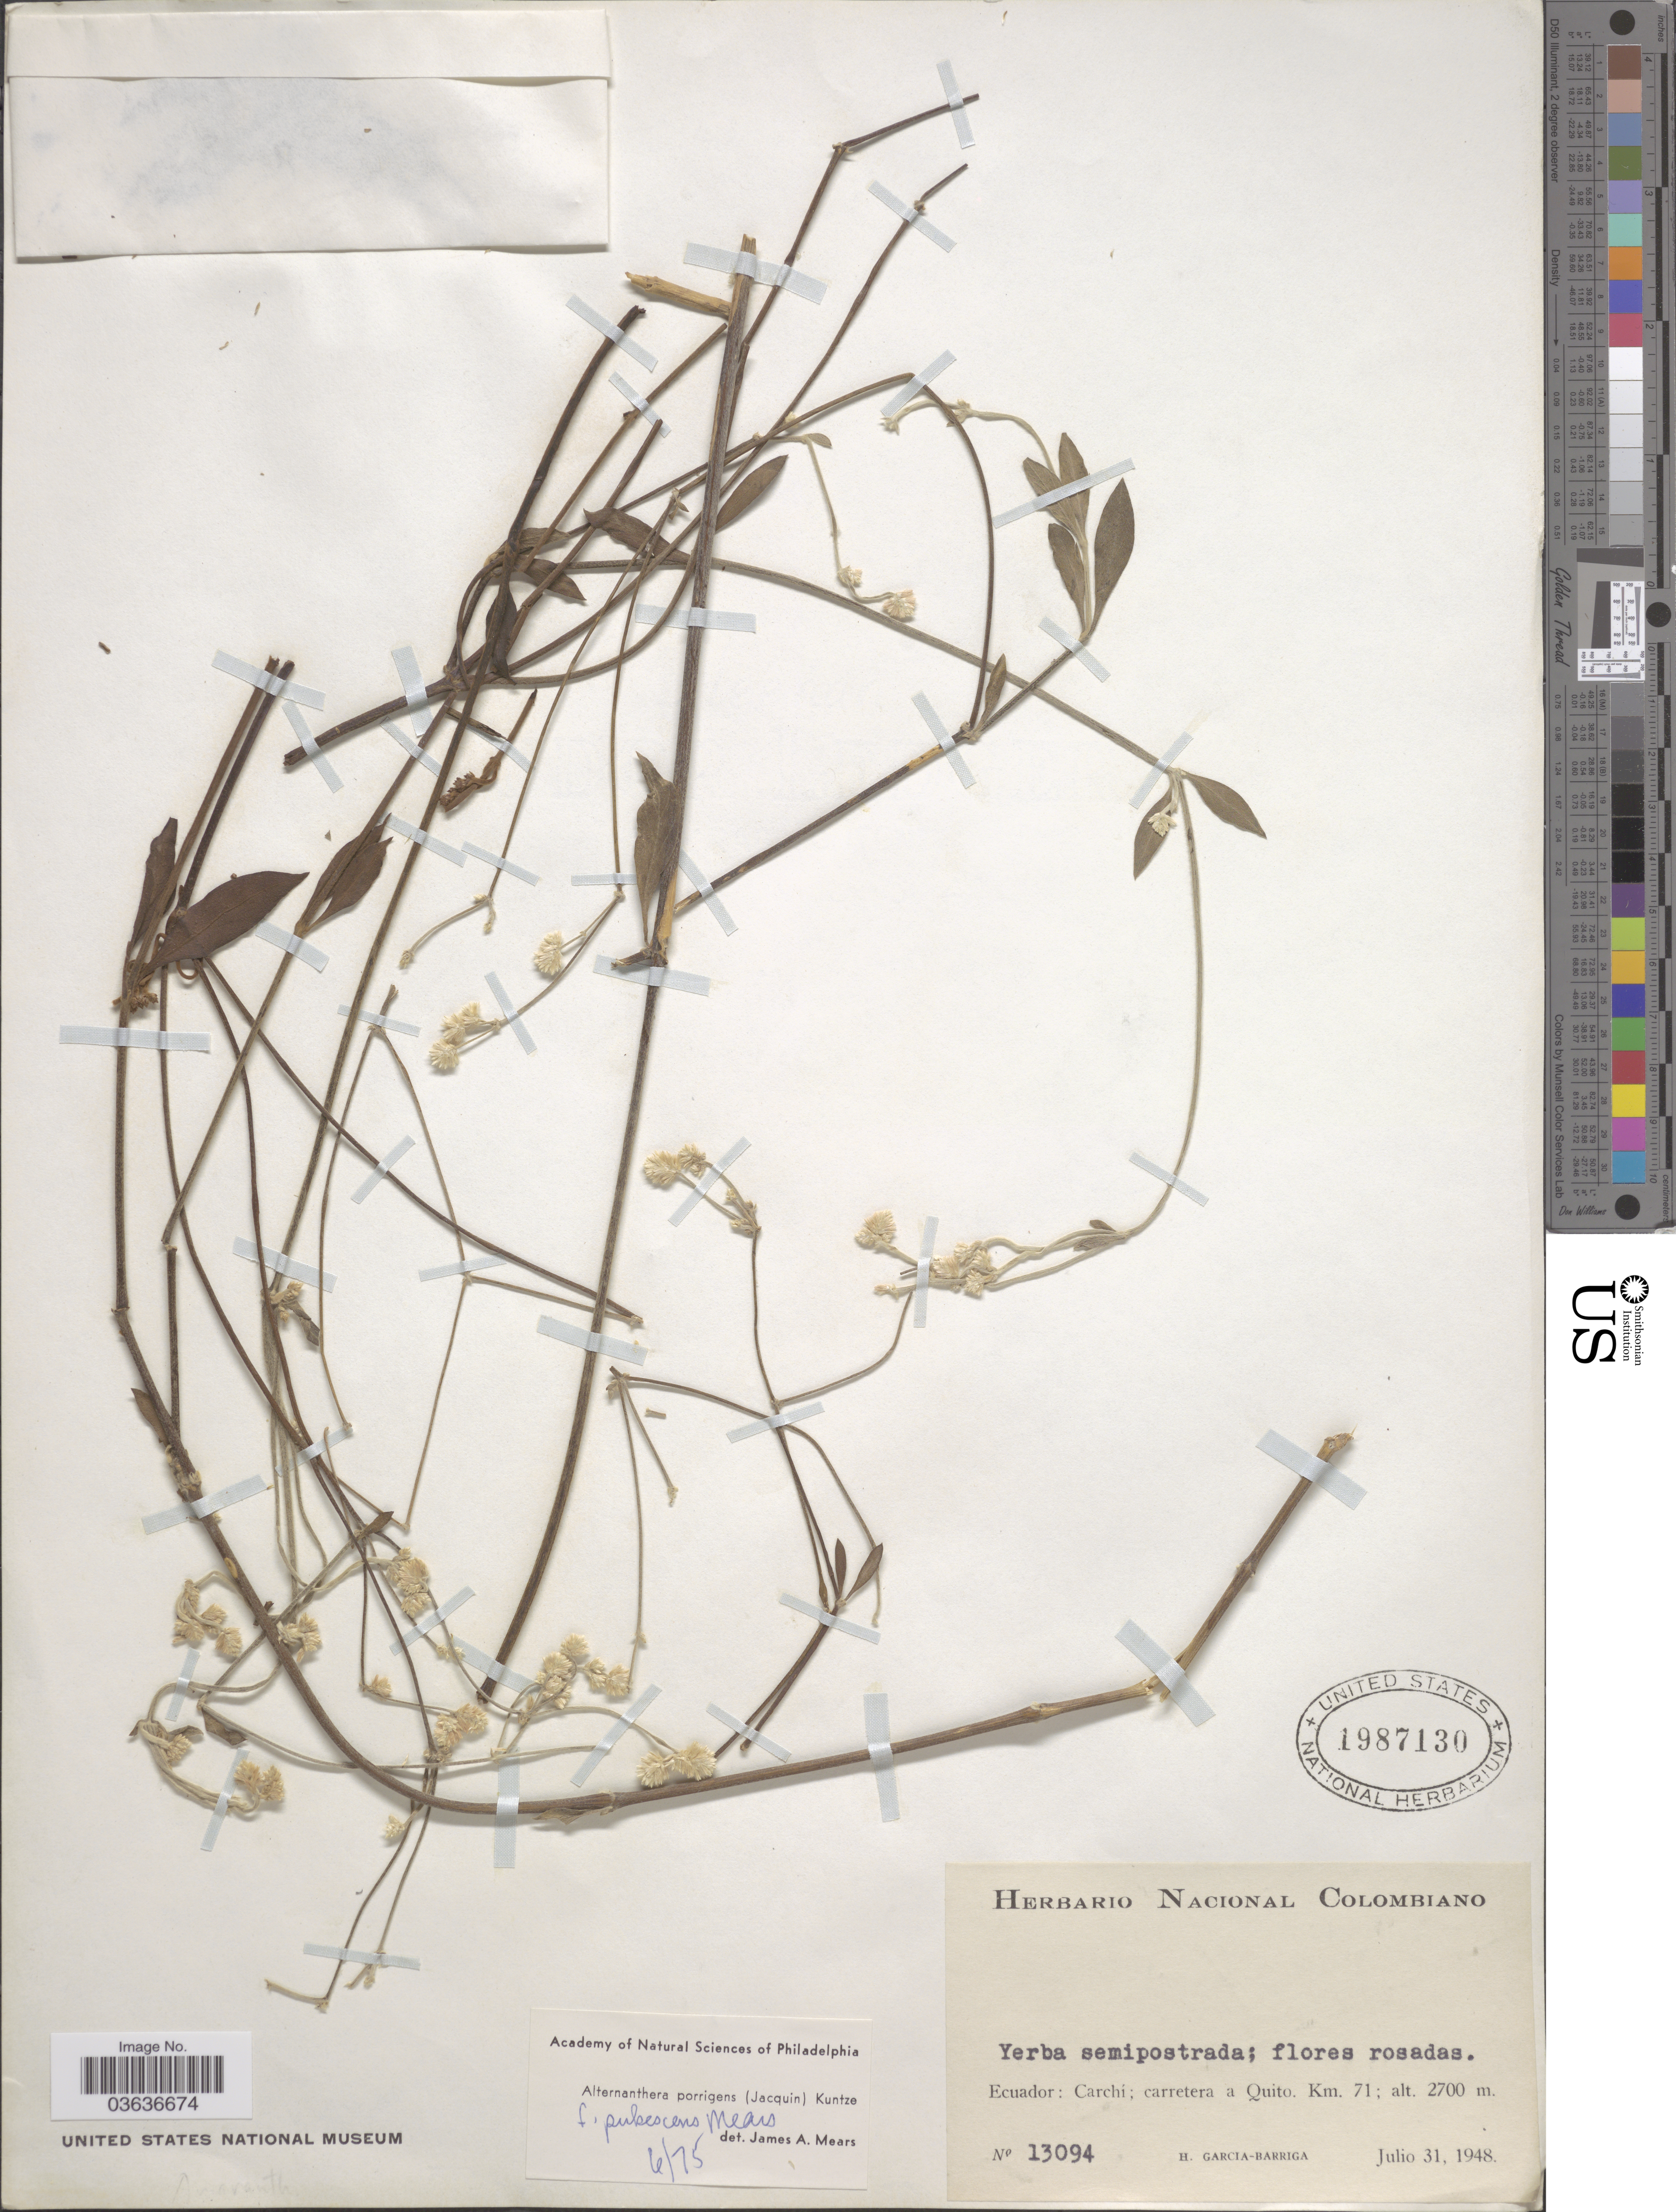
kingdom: Plantae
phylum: Tracheophyta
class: Magnoliopsida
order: Caryophyllales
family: Amaranthaceae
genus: Alternanthera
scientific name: Alternanthera porrigens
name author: (Jacq.) Kuntze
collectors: H. García Barriga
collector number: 13094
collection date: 1948-07-31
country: Ecuador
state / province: Carchi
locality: Carretera a Quito. Km 71.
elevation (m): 2700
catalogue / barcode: US 1987130